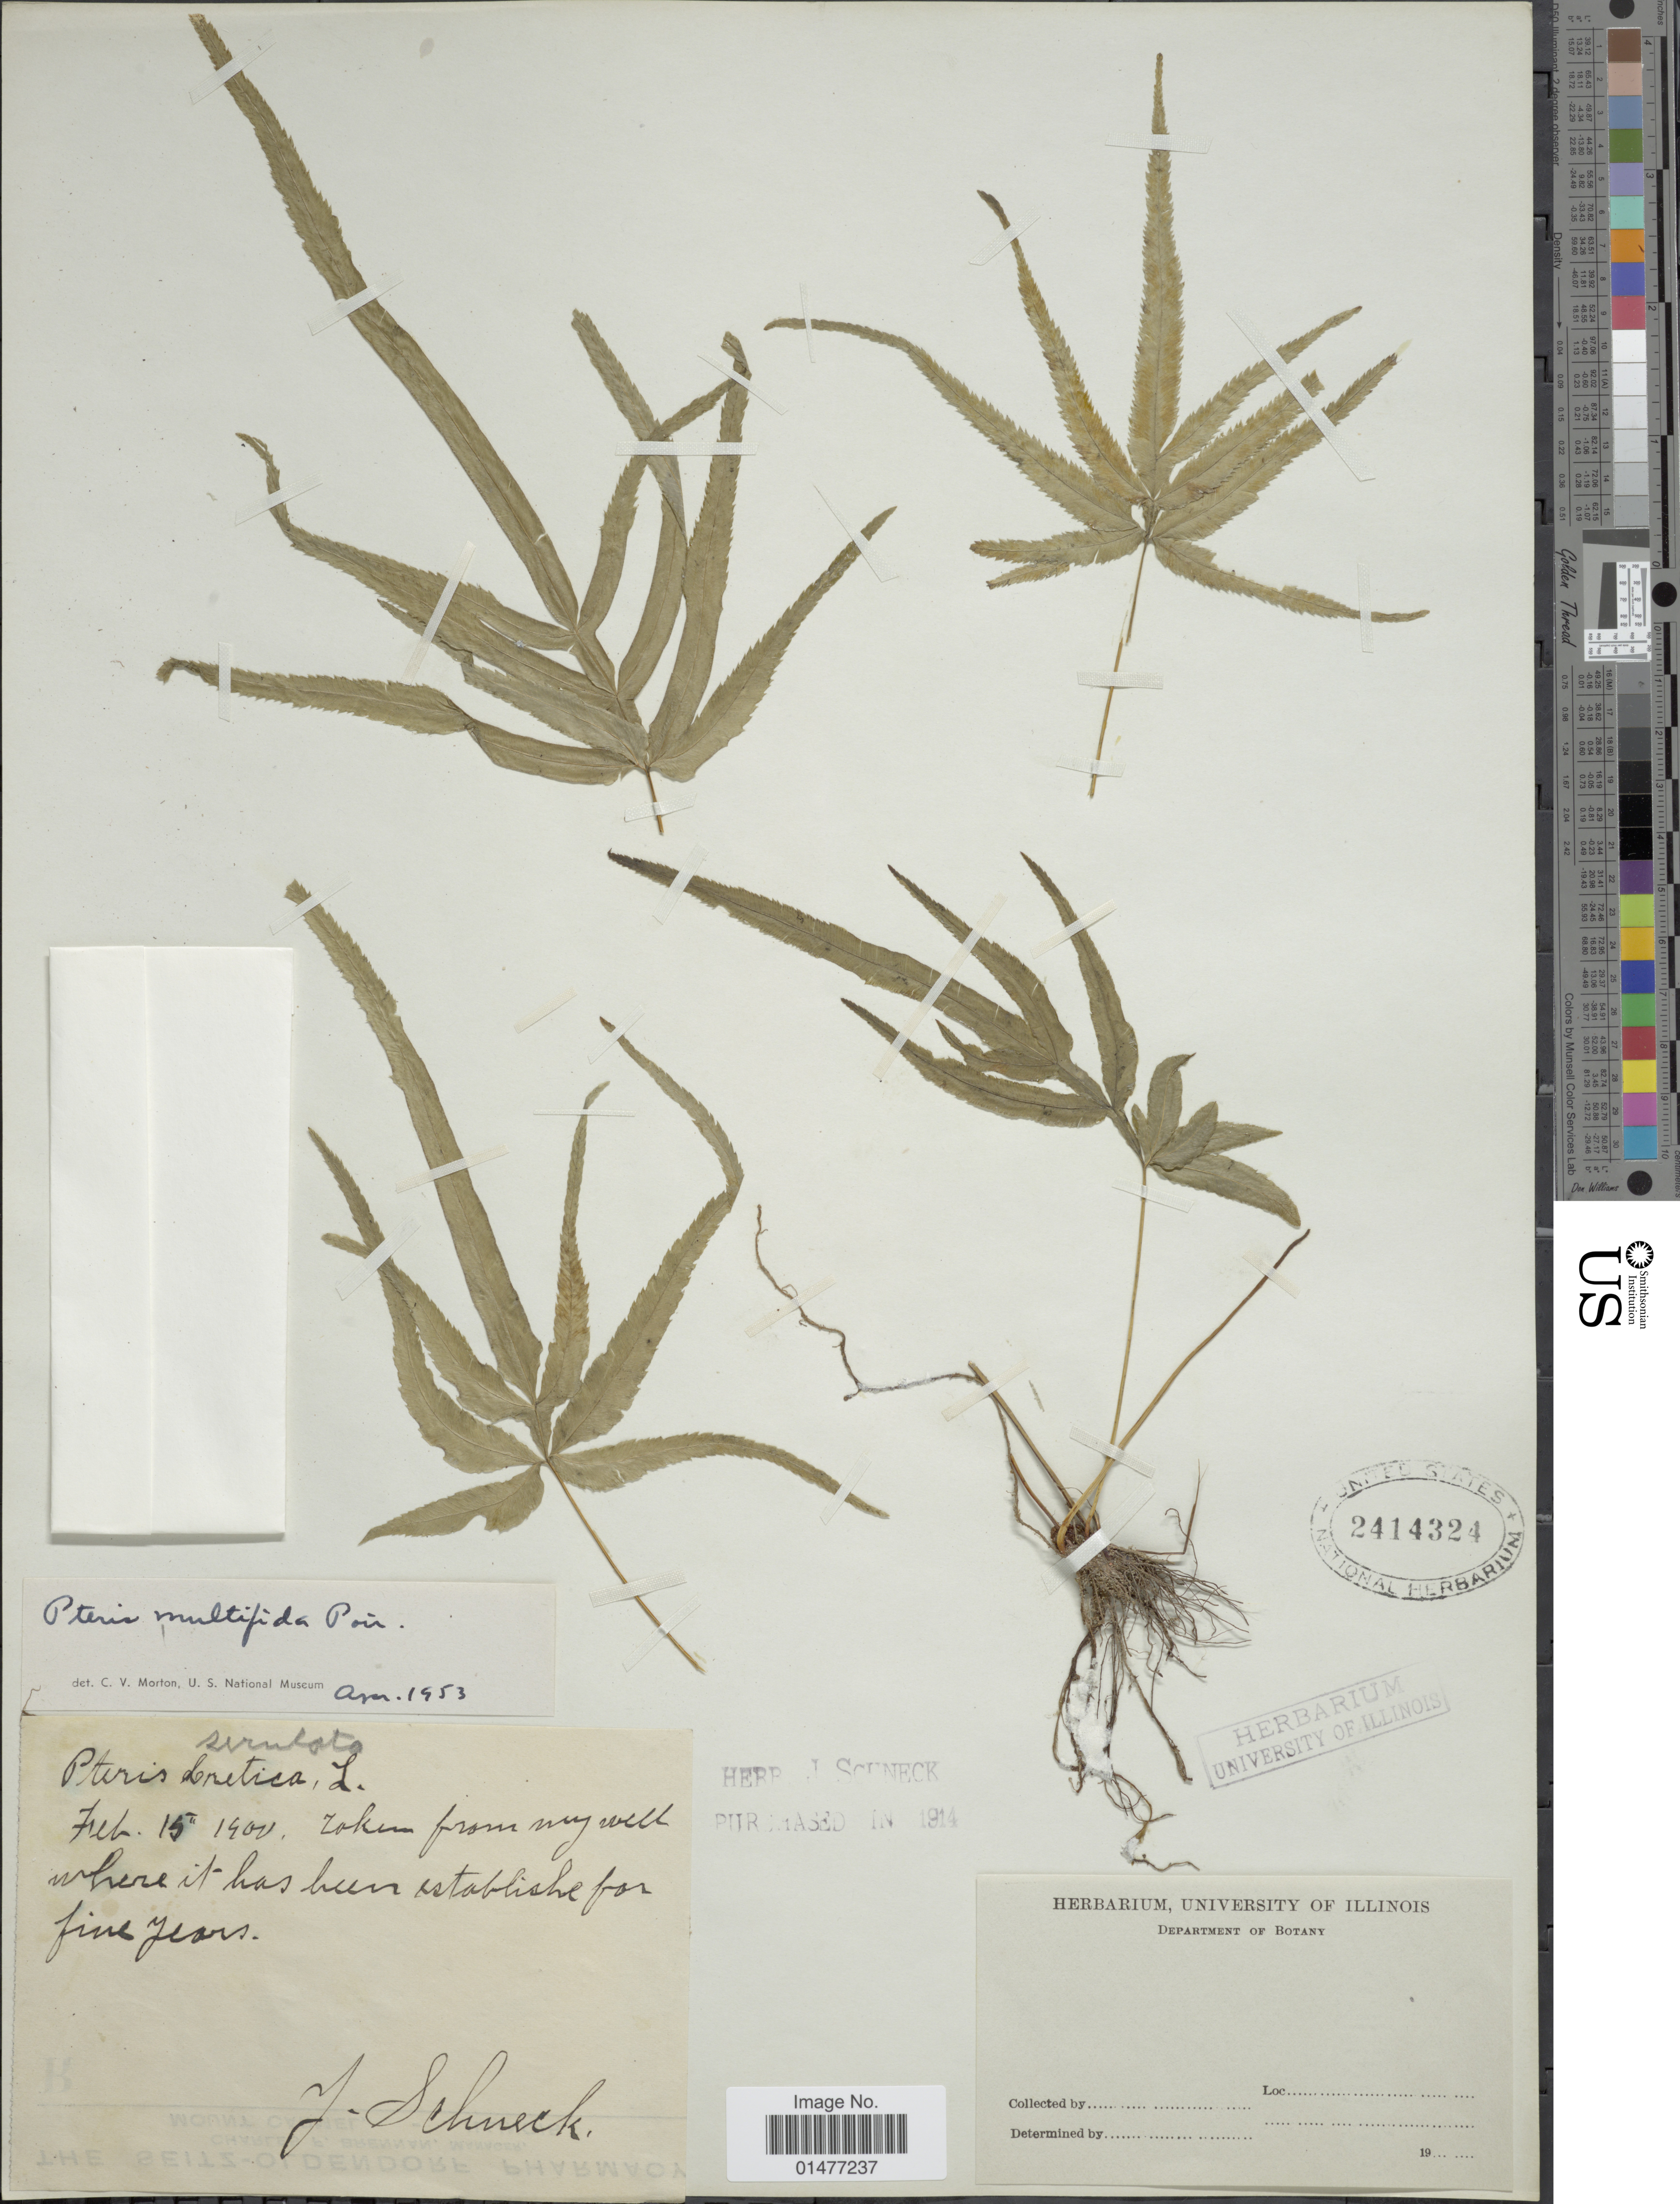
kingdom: Plantae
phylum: Tracheophyta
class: Polypodiopsida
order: Polypodiales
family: Pteridaceae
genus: Pteris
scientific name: Pteris multifida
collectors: J. Schneck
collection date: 1900-02-15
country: United States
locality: Taken from my well where it has been establish for five years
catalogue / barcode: US 2414324